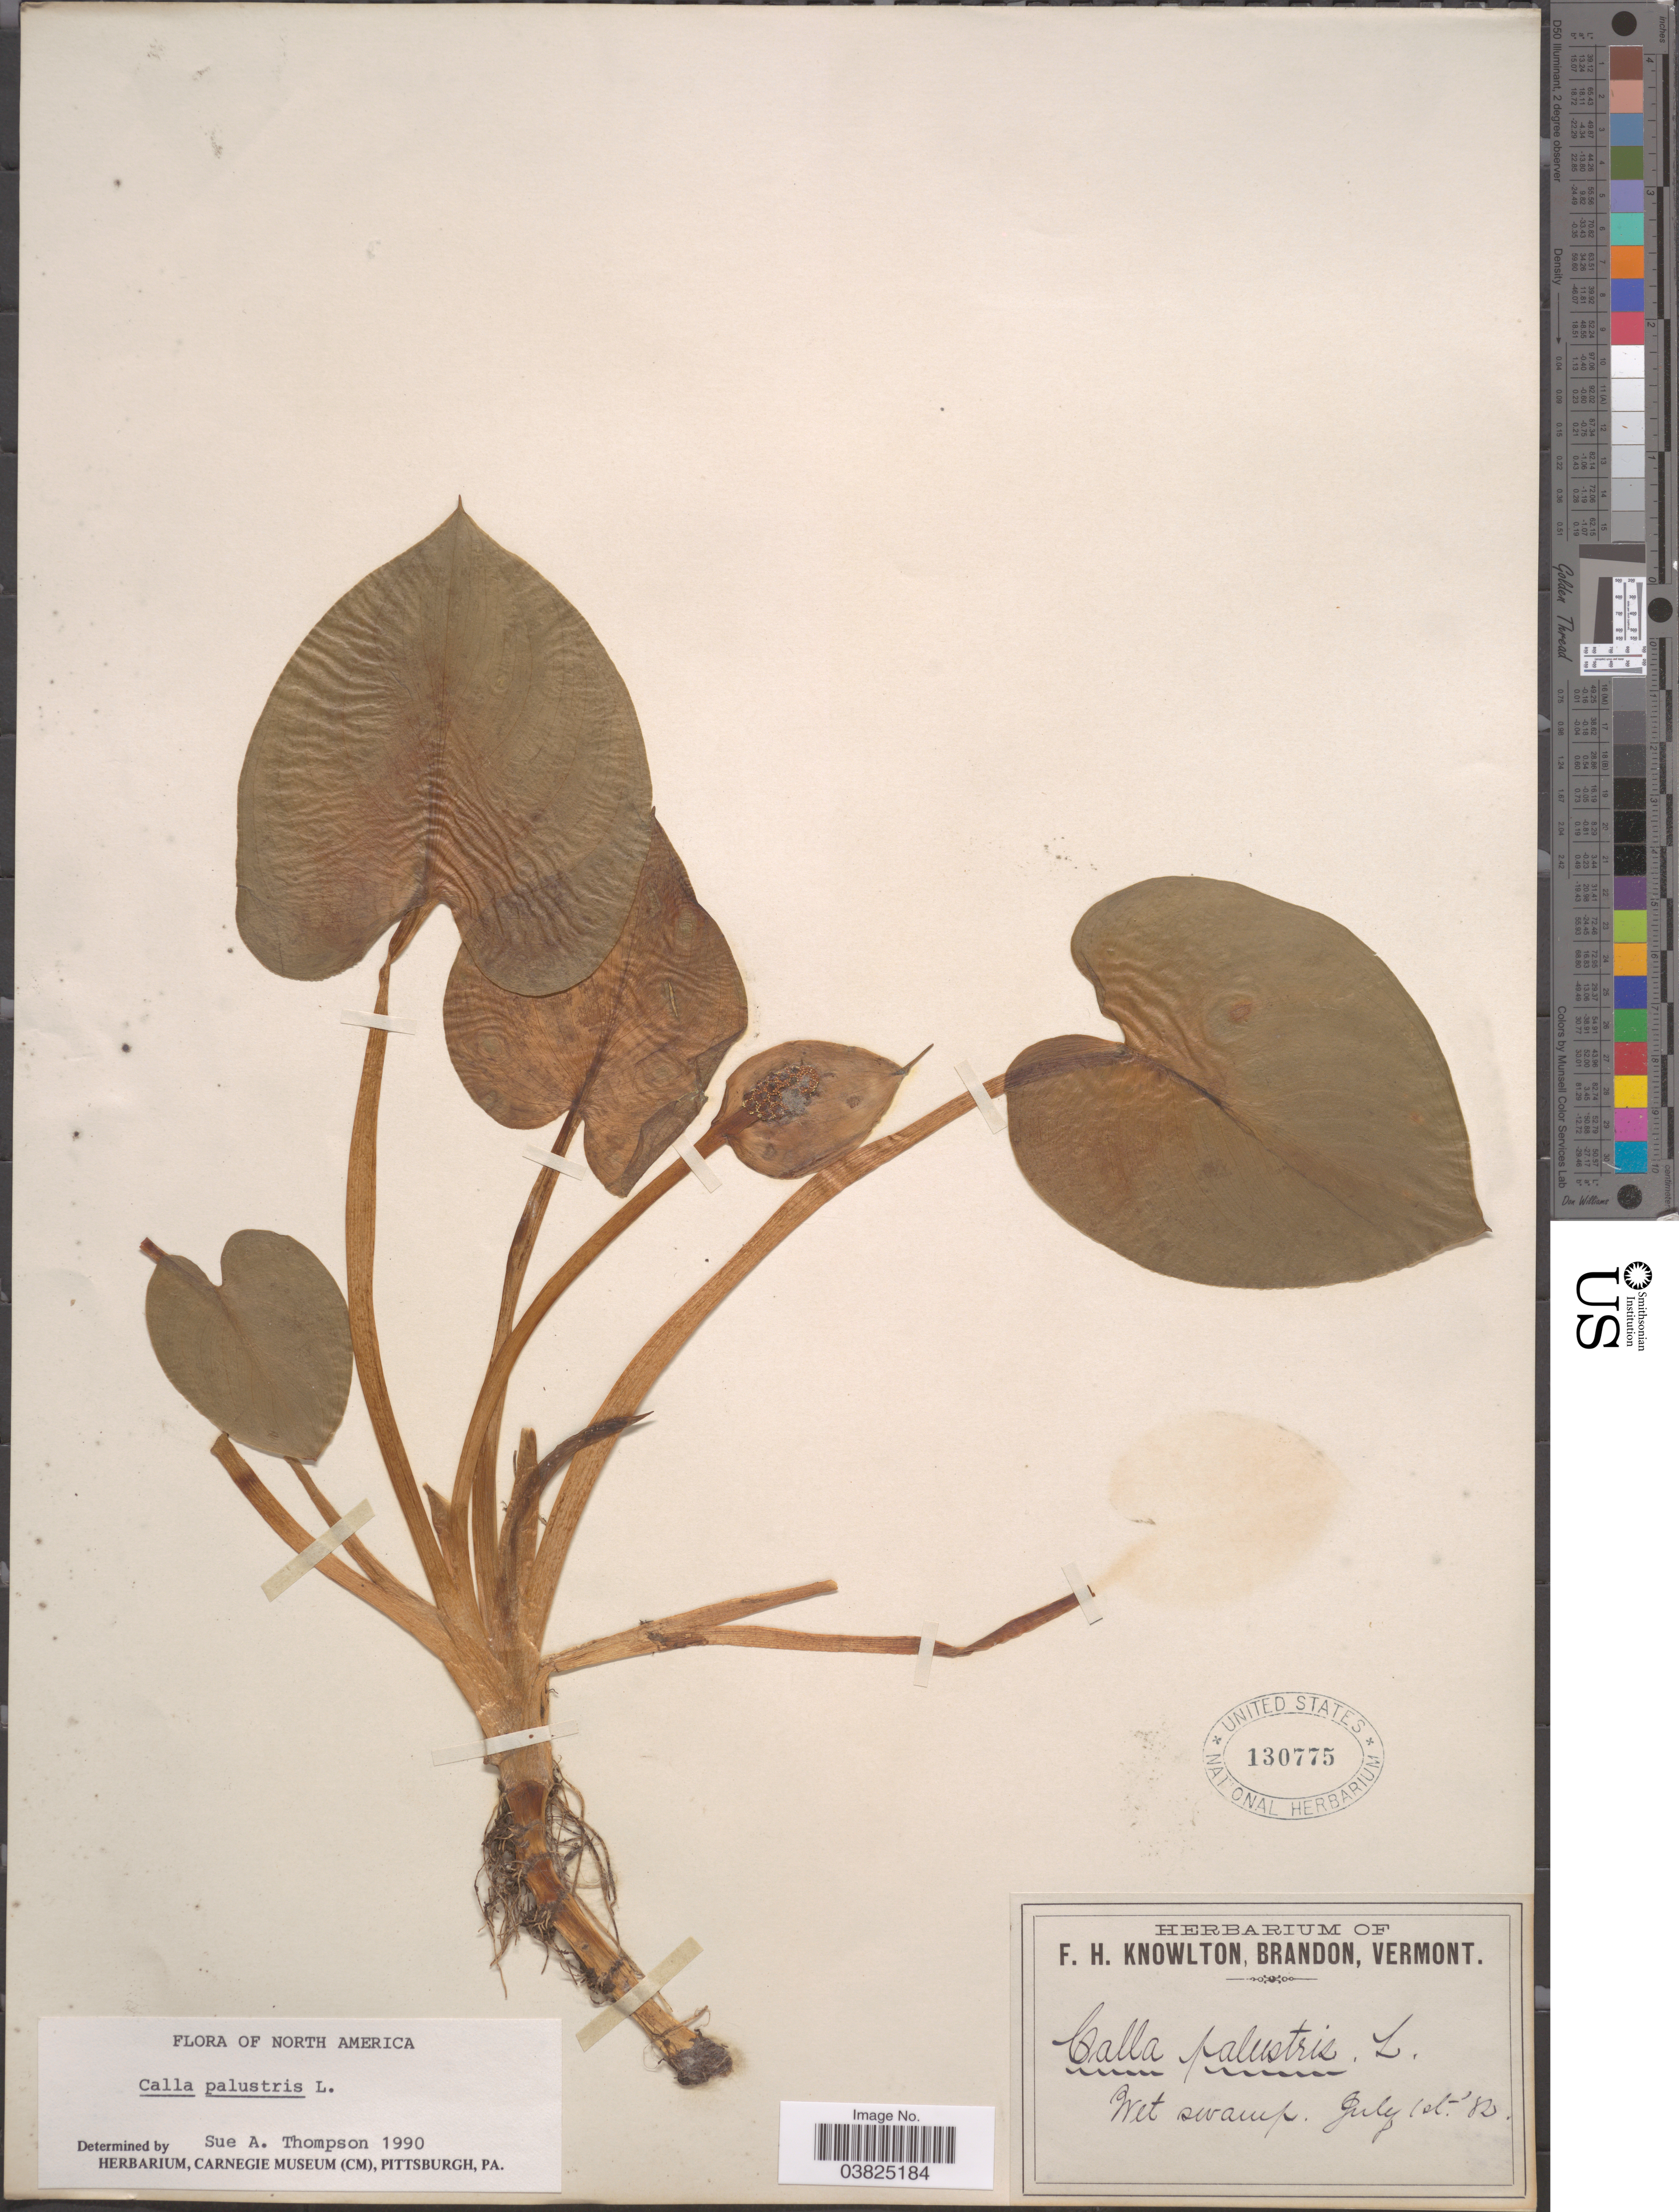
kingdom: Plantae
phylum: Tracheophyta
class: Liliopsida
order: Alismatales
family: Araceae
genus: Calla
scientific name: Calla palustris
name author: L.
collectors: ex herb. F.H. Knowlton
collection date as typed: Transcribed d/m/y: 1/7/82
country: United States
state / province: Vermont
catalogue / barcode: US 130775